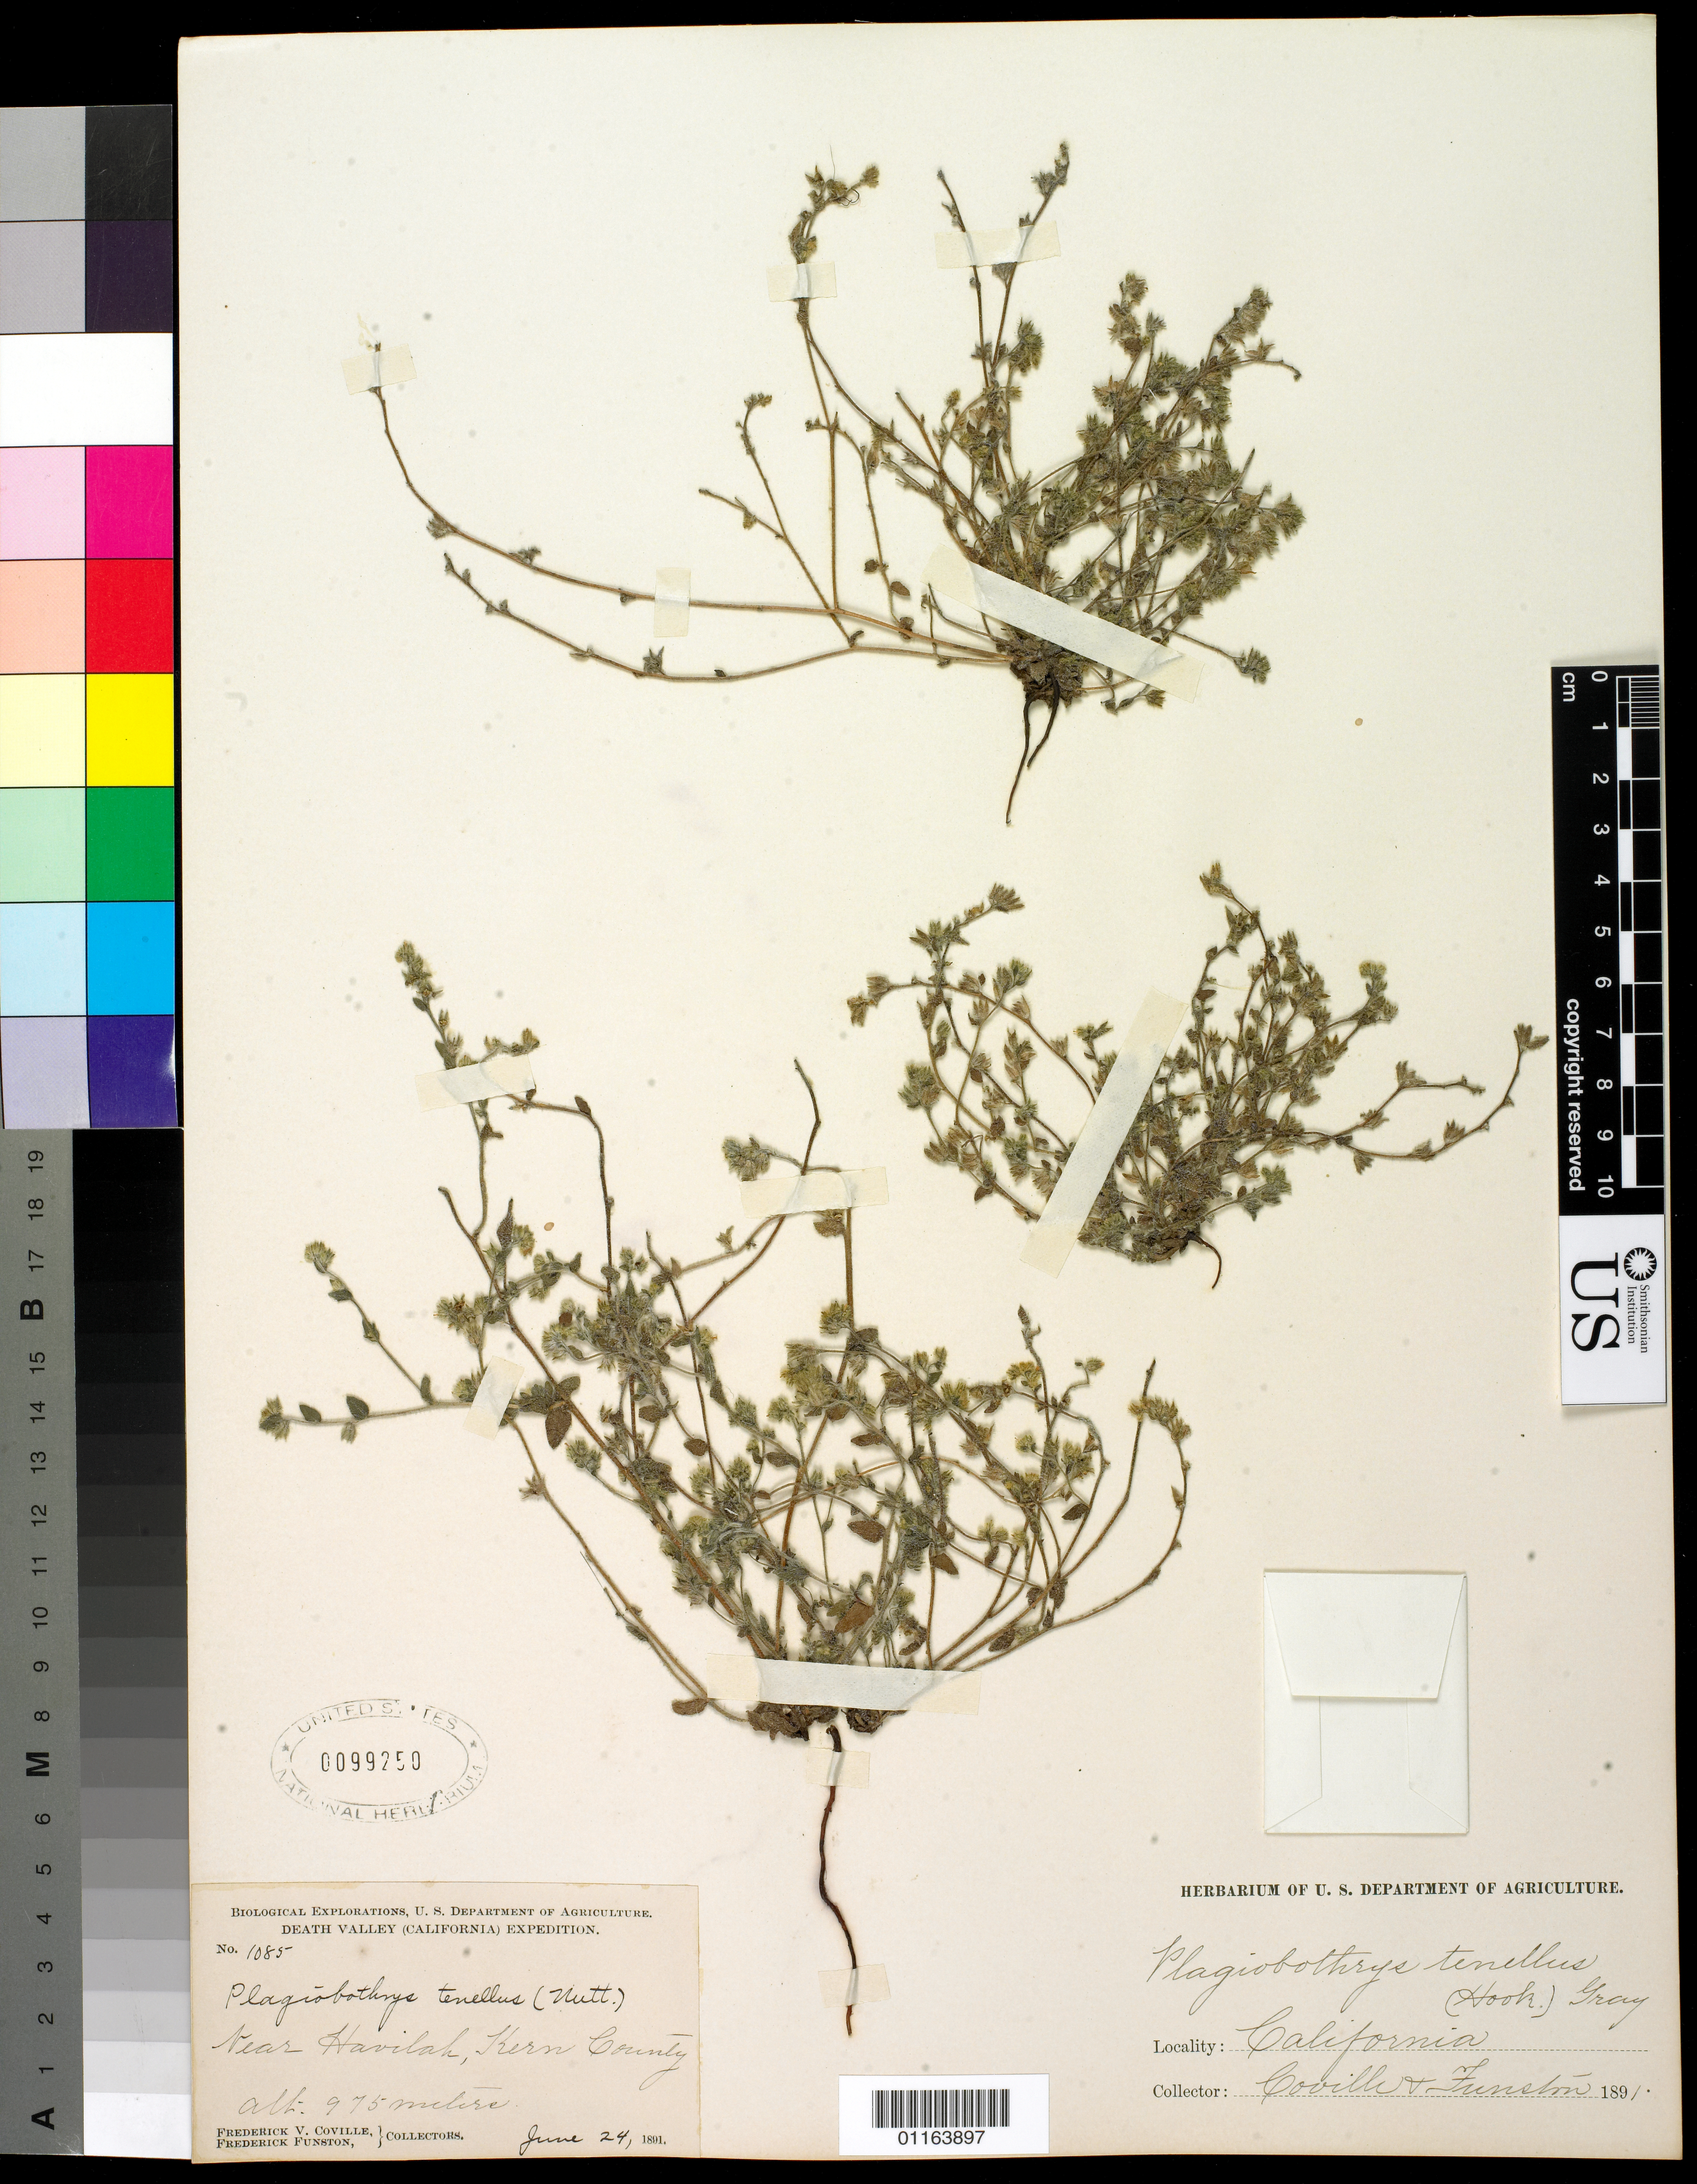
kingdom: Plantae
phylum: Tracheophyta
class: Magnoliopsida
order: Boraginales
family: Boraginaceae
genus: Plagiobothrys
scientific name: Plagiobothrys tenellus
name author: (Nutt.) A. Gray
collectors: F. V. Coville & F. Funston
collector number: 1085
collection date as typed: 24 Jun 1891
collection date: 1891-06-24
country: United States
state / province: California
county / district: Kern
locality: near Havilah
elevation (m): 297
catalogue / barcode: US 99250